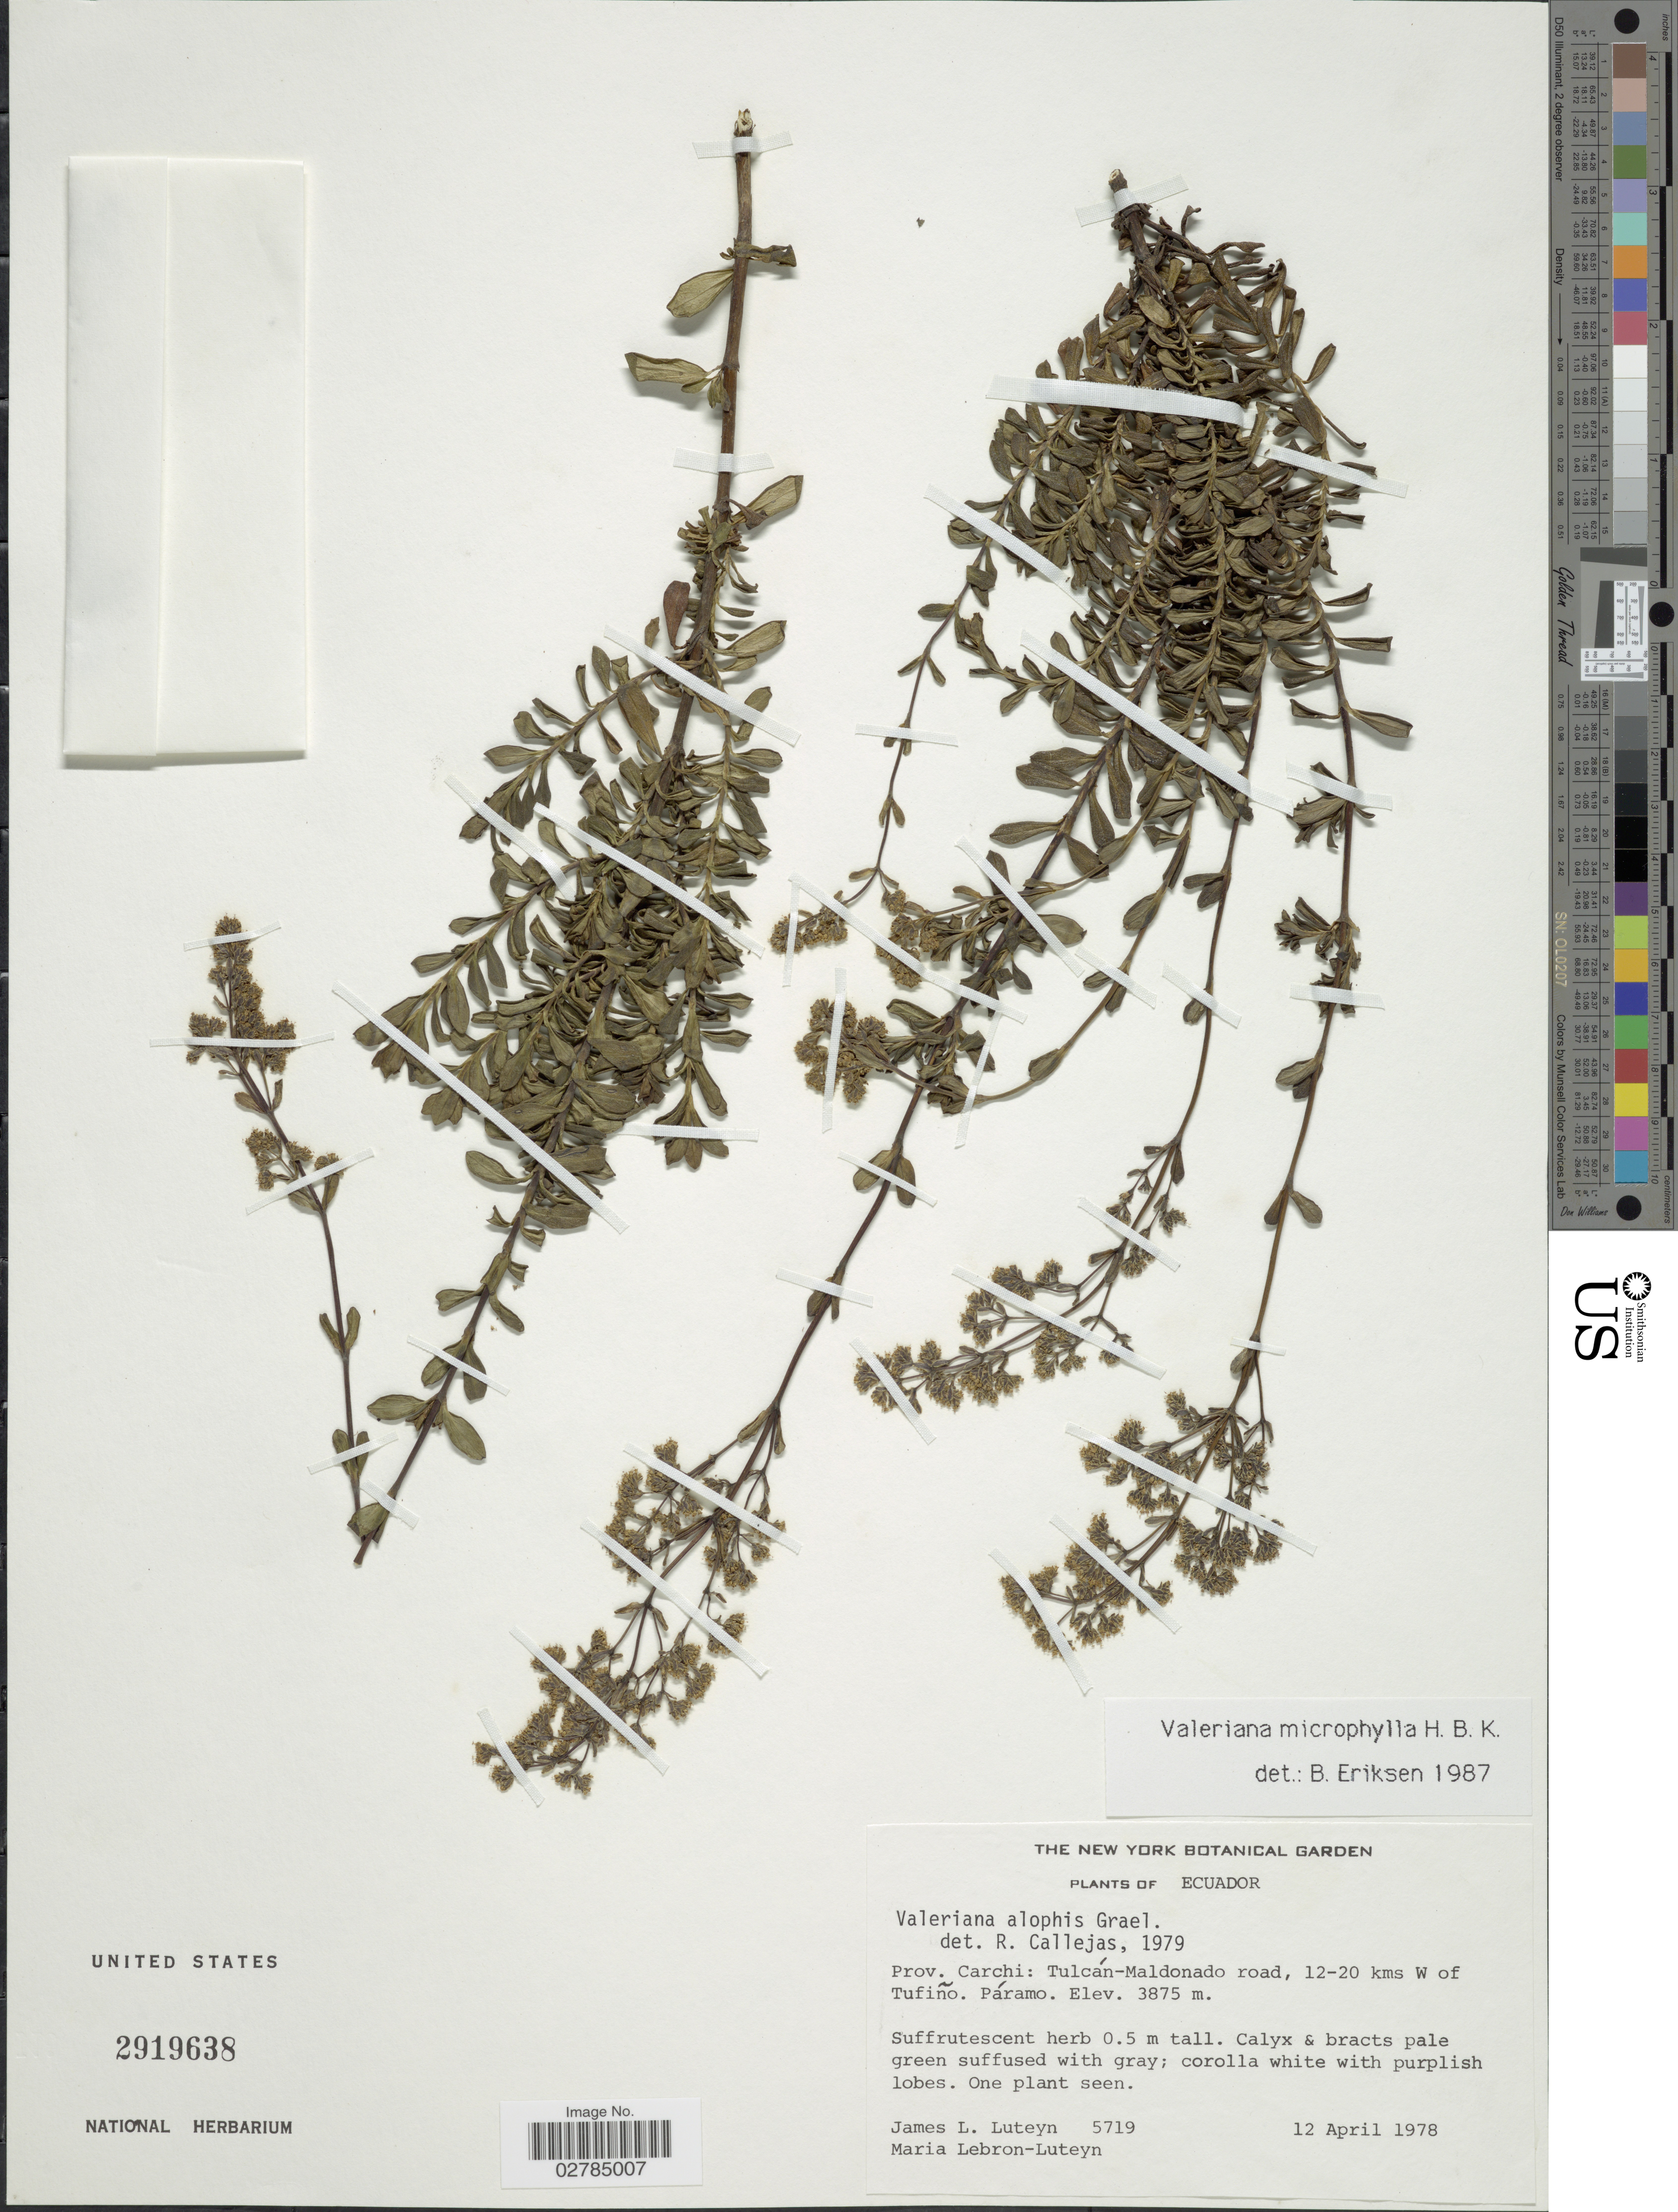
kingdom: Plantae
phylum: Tracheophyta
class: Magnoliopsida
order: Dipsacales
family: Caprifoliaceae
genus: Valeriana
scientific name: Valeriana microphylla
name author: Kunth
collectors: J. L. Luteyn & M. L. Lebrón-Luteyn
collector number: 5719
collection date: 1978-04-12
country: Ecuador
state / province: Carchi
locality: Tulcán-Maldonado road, 12-20 kms W of Tufiño.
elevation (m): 3875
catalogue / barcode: US 2919638